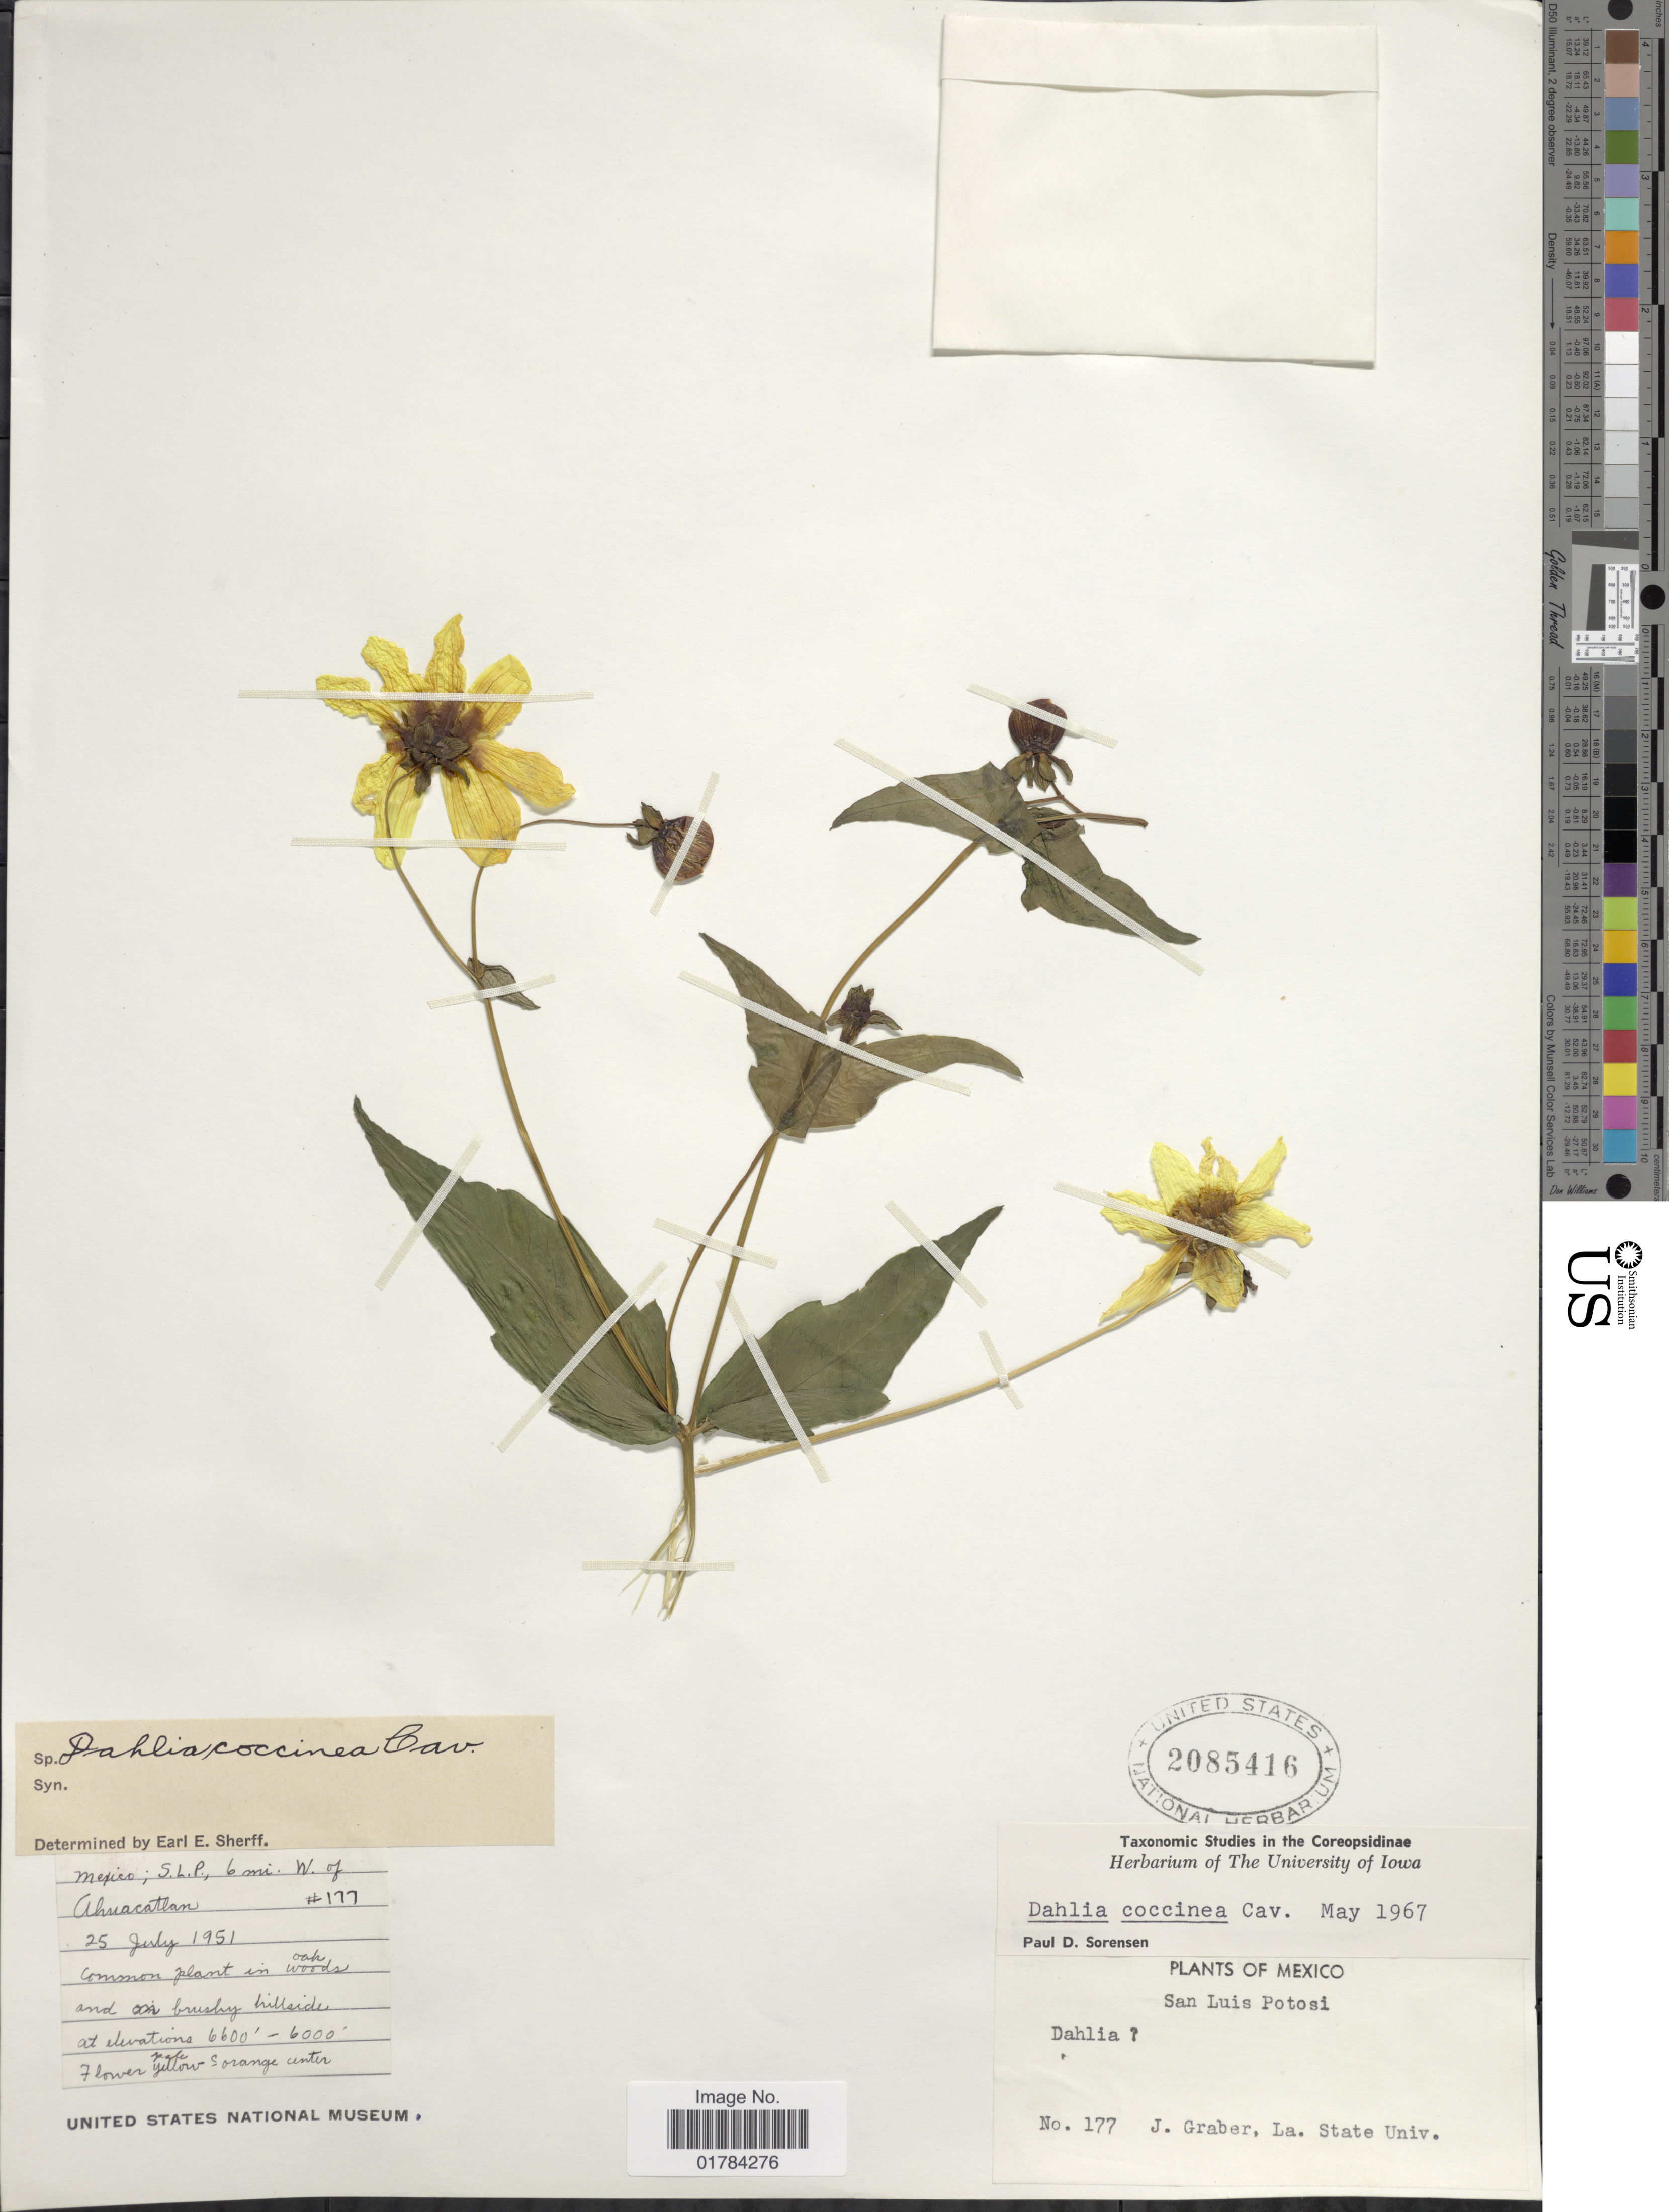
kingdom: Plantae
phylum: Tracheophyta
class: Magnoliopsida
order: Asterales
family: Asteraceae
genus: Dahlia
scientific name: Dahlia coccinea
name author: Cav.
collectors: J. Graber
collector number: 177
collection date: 1951-07-25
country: Mexico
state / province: San Luis Potosí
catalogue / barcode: US 2085416